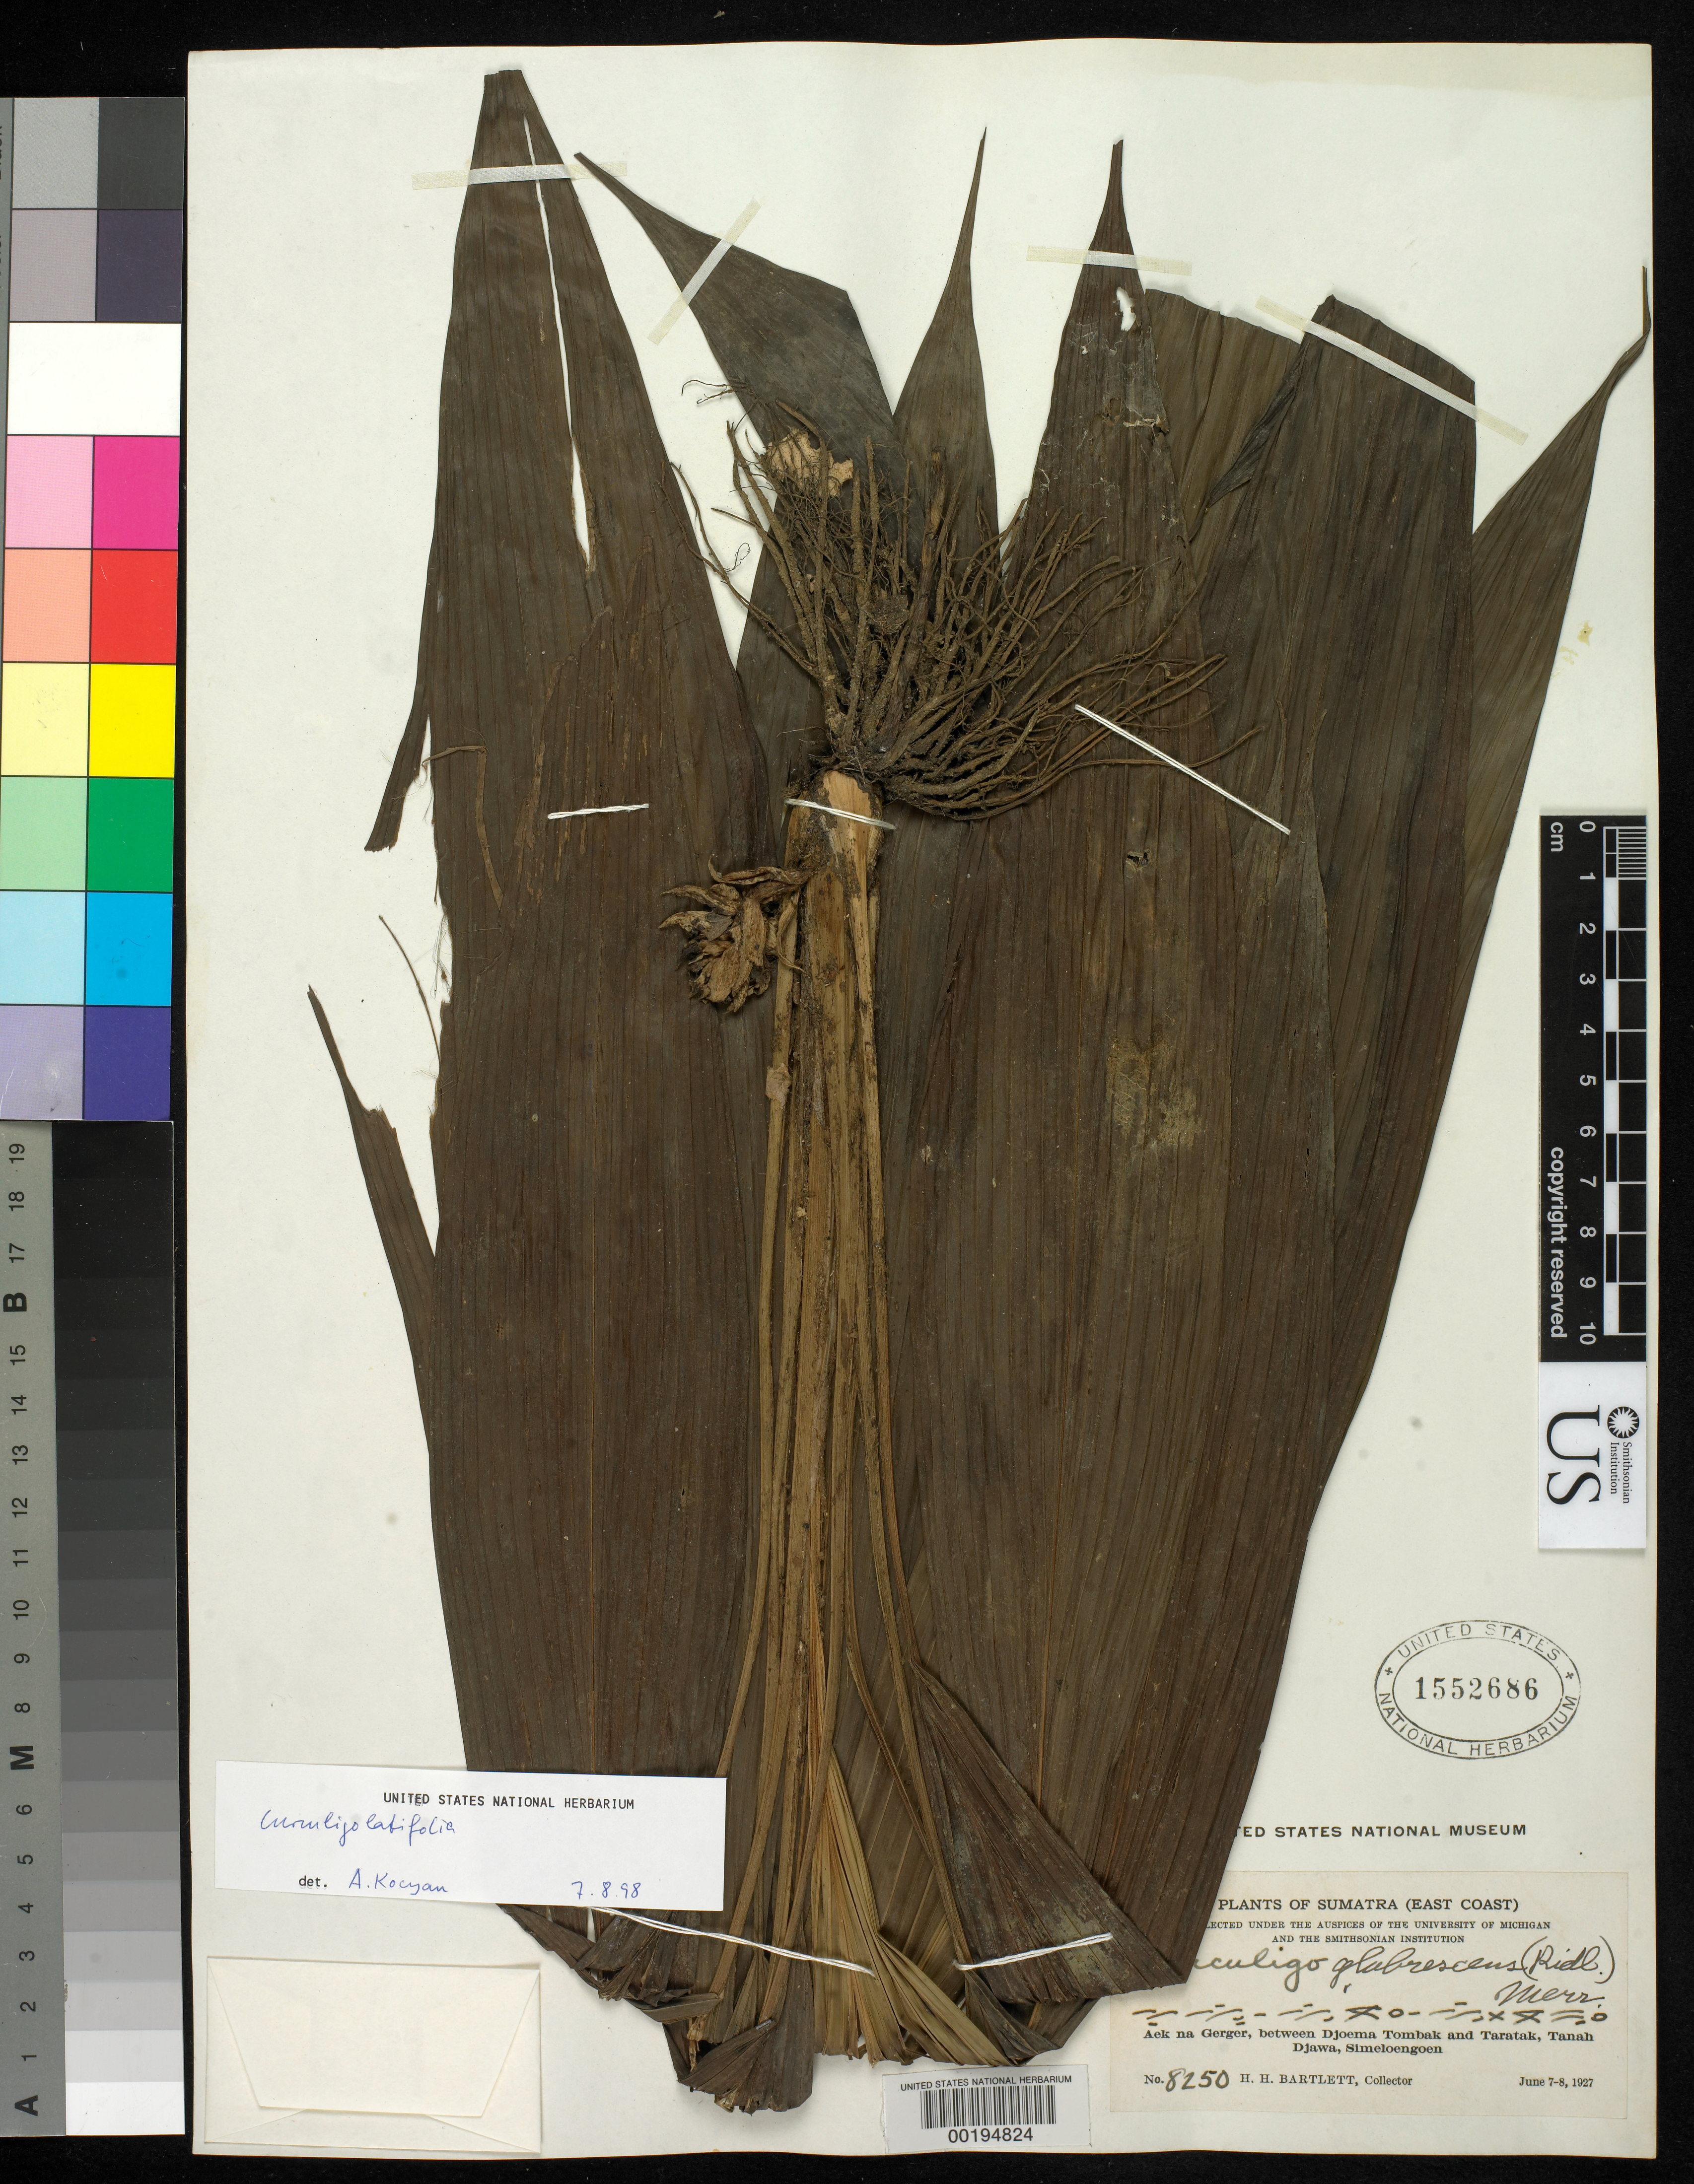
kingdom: Plantae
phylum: Tracheophyta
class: Liliopsida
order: Asparagales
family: Hypoxidaceae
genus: Curculigo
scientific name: Curculigo latifolia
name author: Dryand. ex W.T. Aiton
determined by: Kocyan, Alexander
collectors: H. H. Bartlett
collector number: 8250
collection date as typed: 07 Jun 1927 to 08 Jun 1927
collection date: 1927-06-07/1927-06-08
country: Indonesia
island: Sumatra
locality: E coast; aek na gerger, between djoema tombak and taratak, tanah djawa, simeloengoen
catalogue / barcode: US 1552686